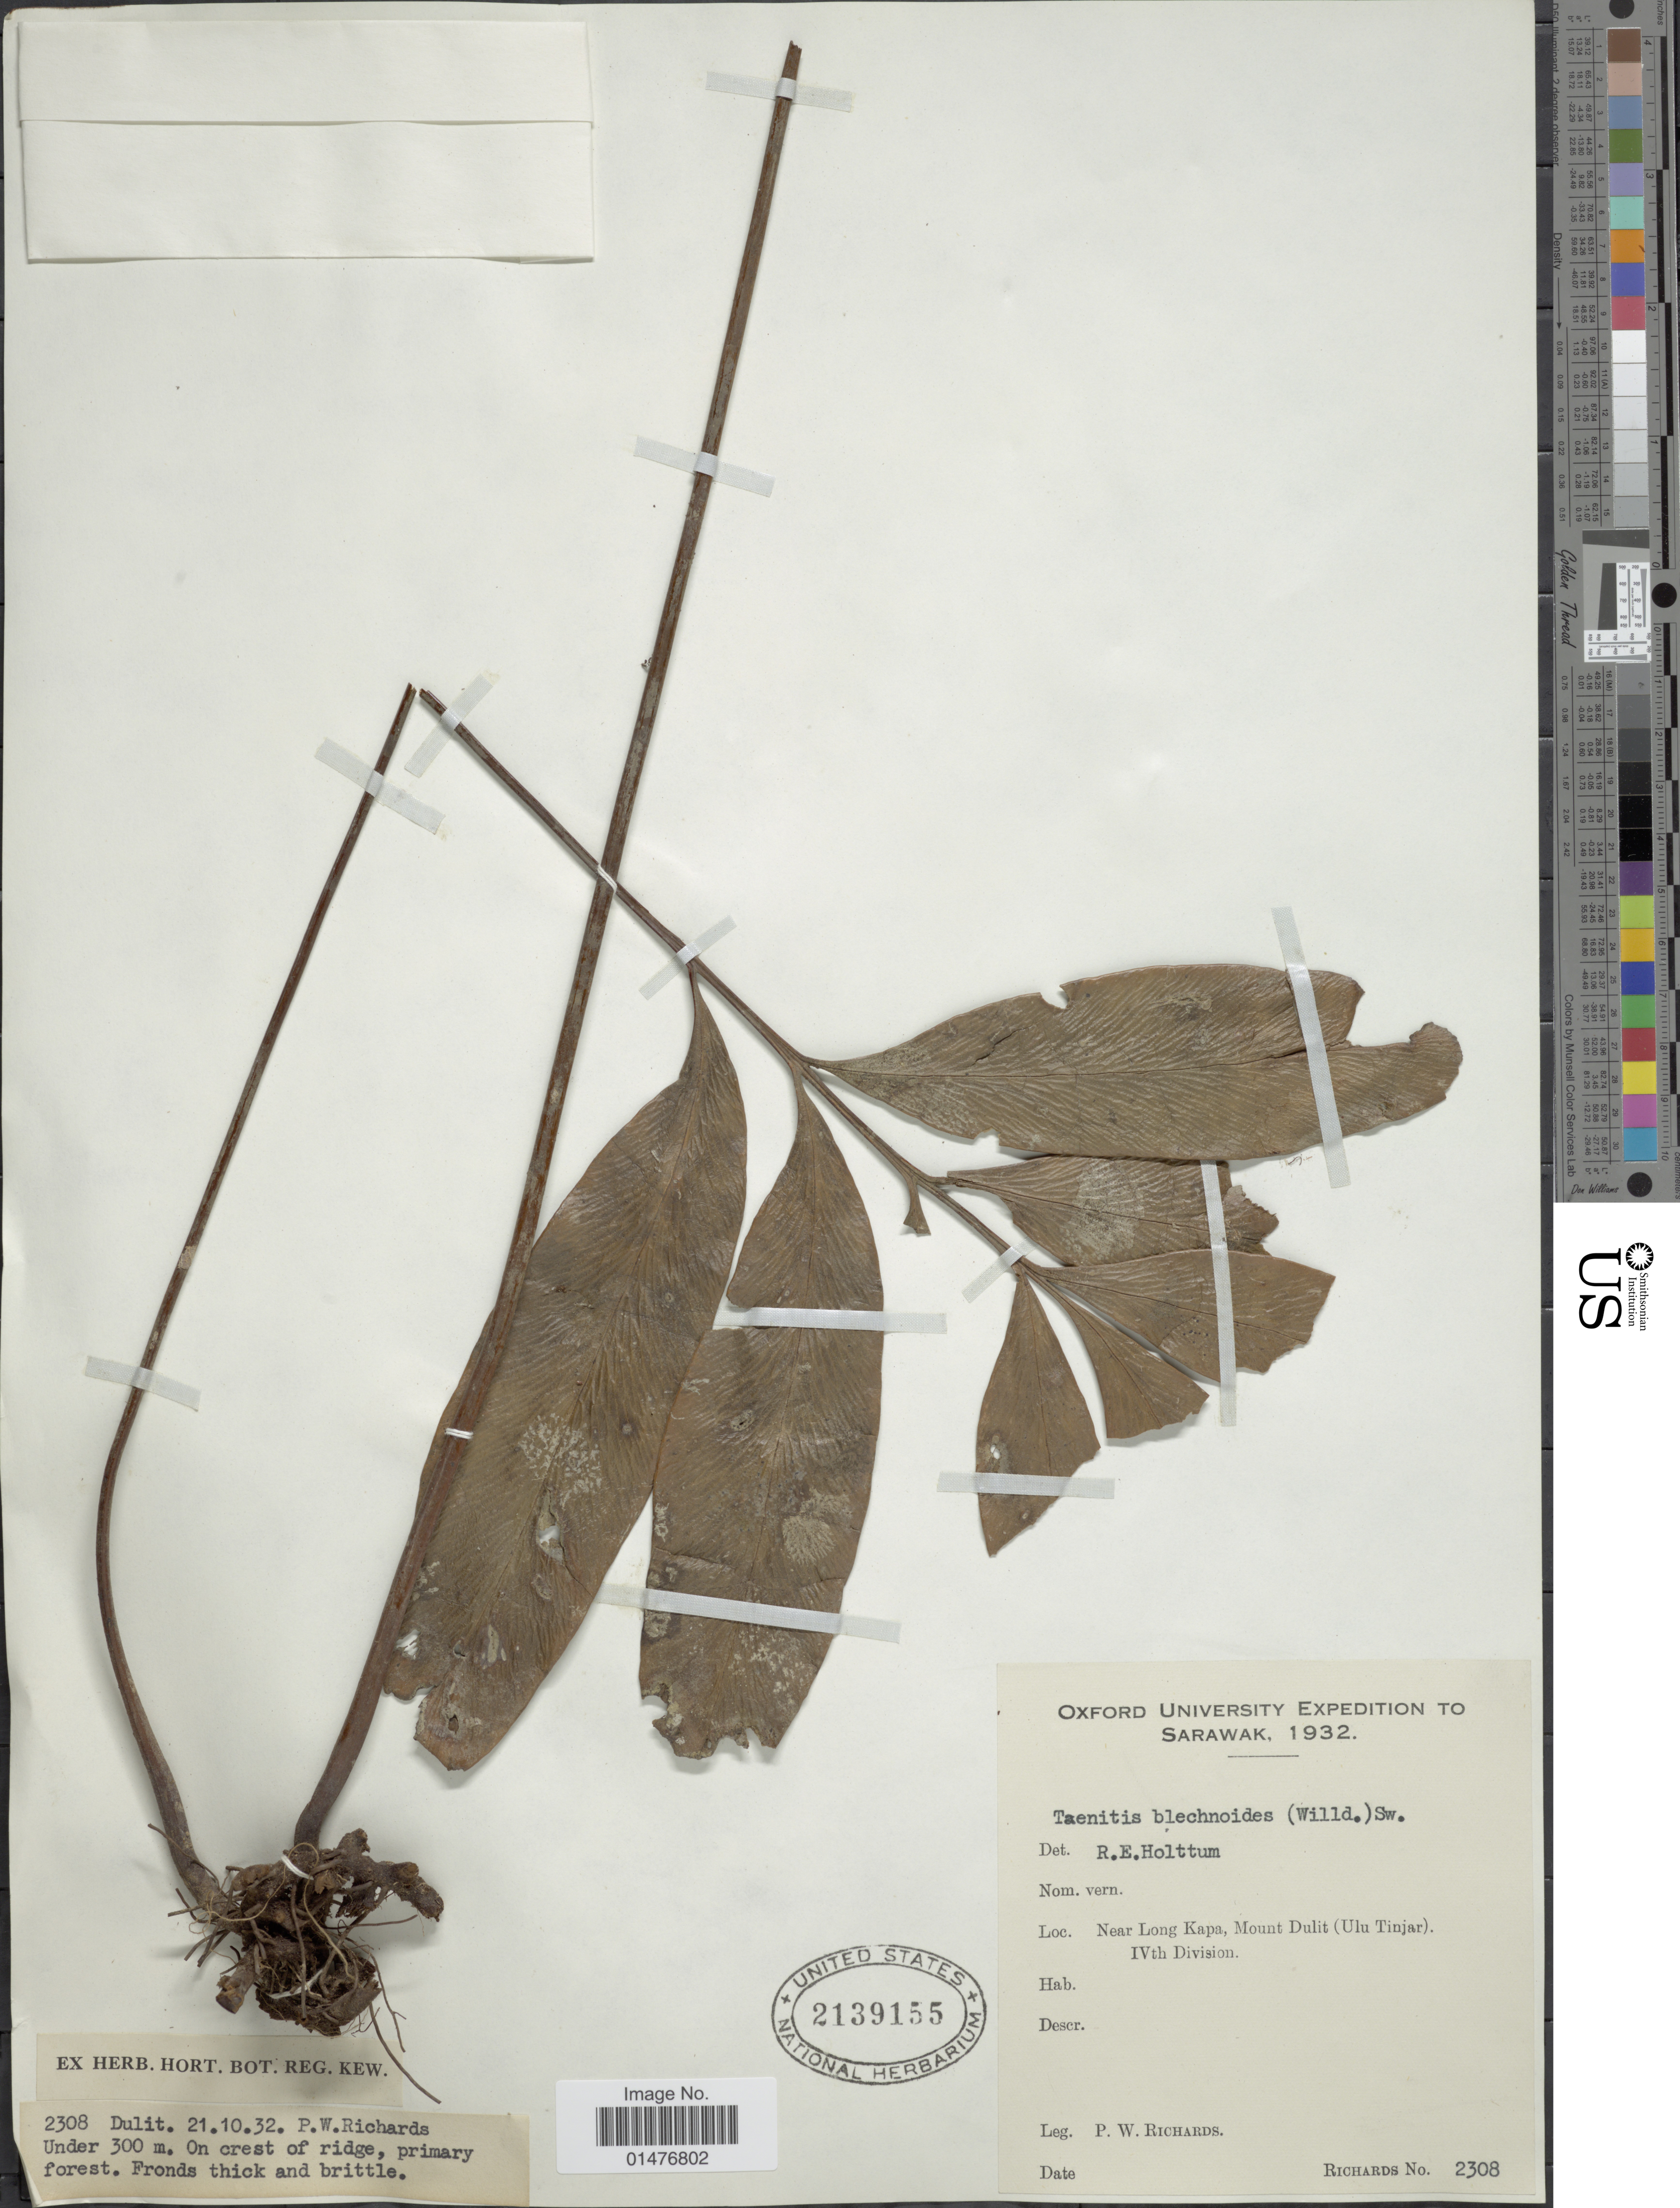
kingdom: Plantae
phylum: Tracheophyta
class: Polypodiopsida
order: Polypodiales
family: Pteridaceae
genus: Taenitis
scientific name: Taenitis blechnoides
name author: (Willd.) Sw.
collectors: P. Richards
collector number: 2308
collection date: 1932-10-21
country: Malaysia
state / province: Sarawak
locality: Near Long Kapa, Mount Dulit (Ulu Tinjar). IVth Divisiom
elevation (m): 300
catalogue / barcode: US 2139155